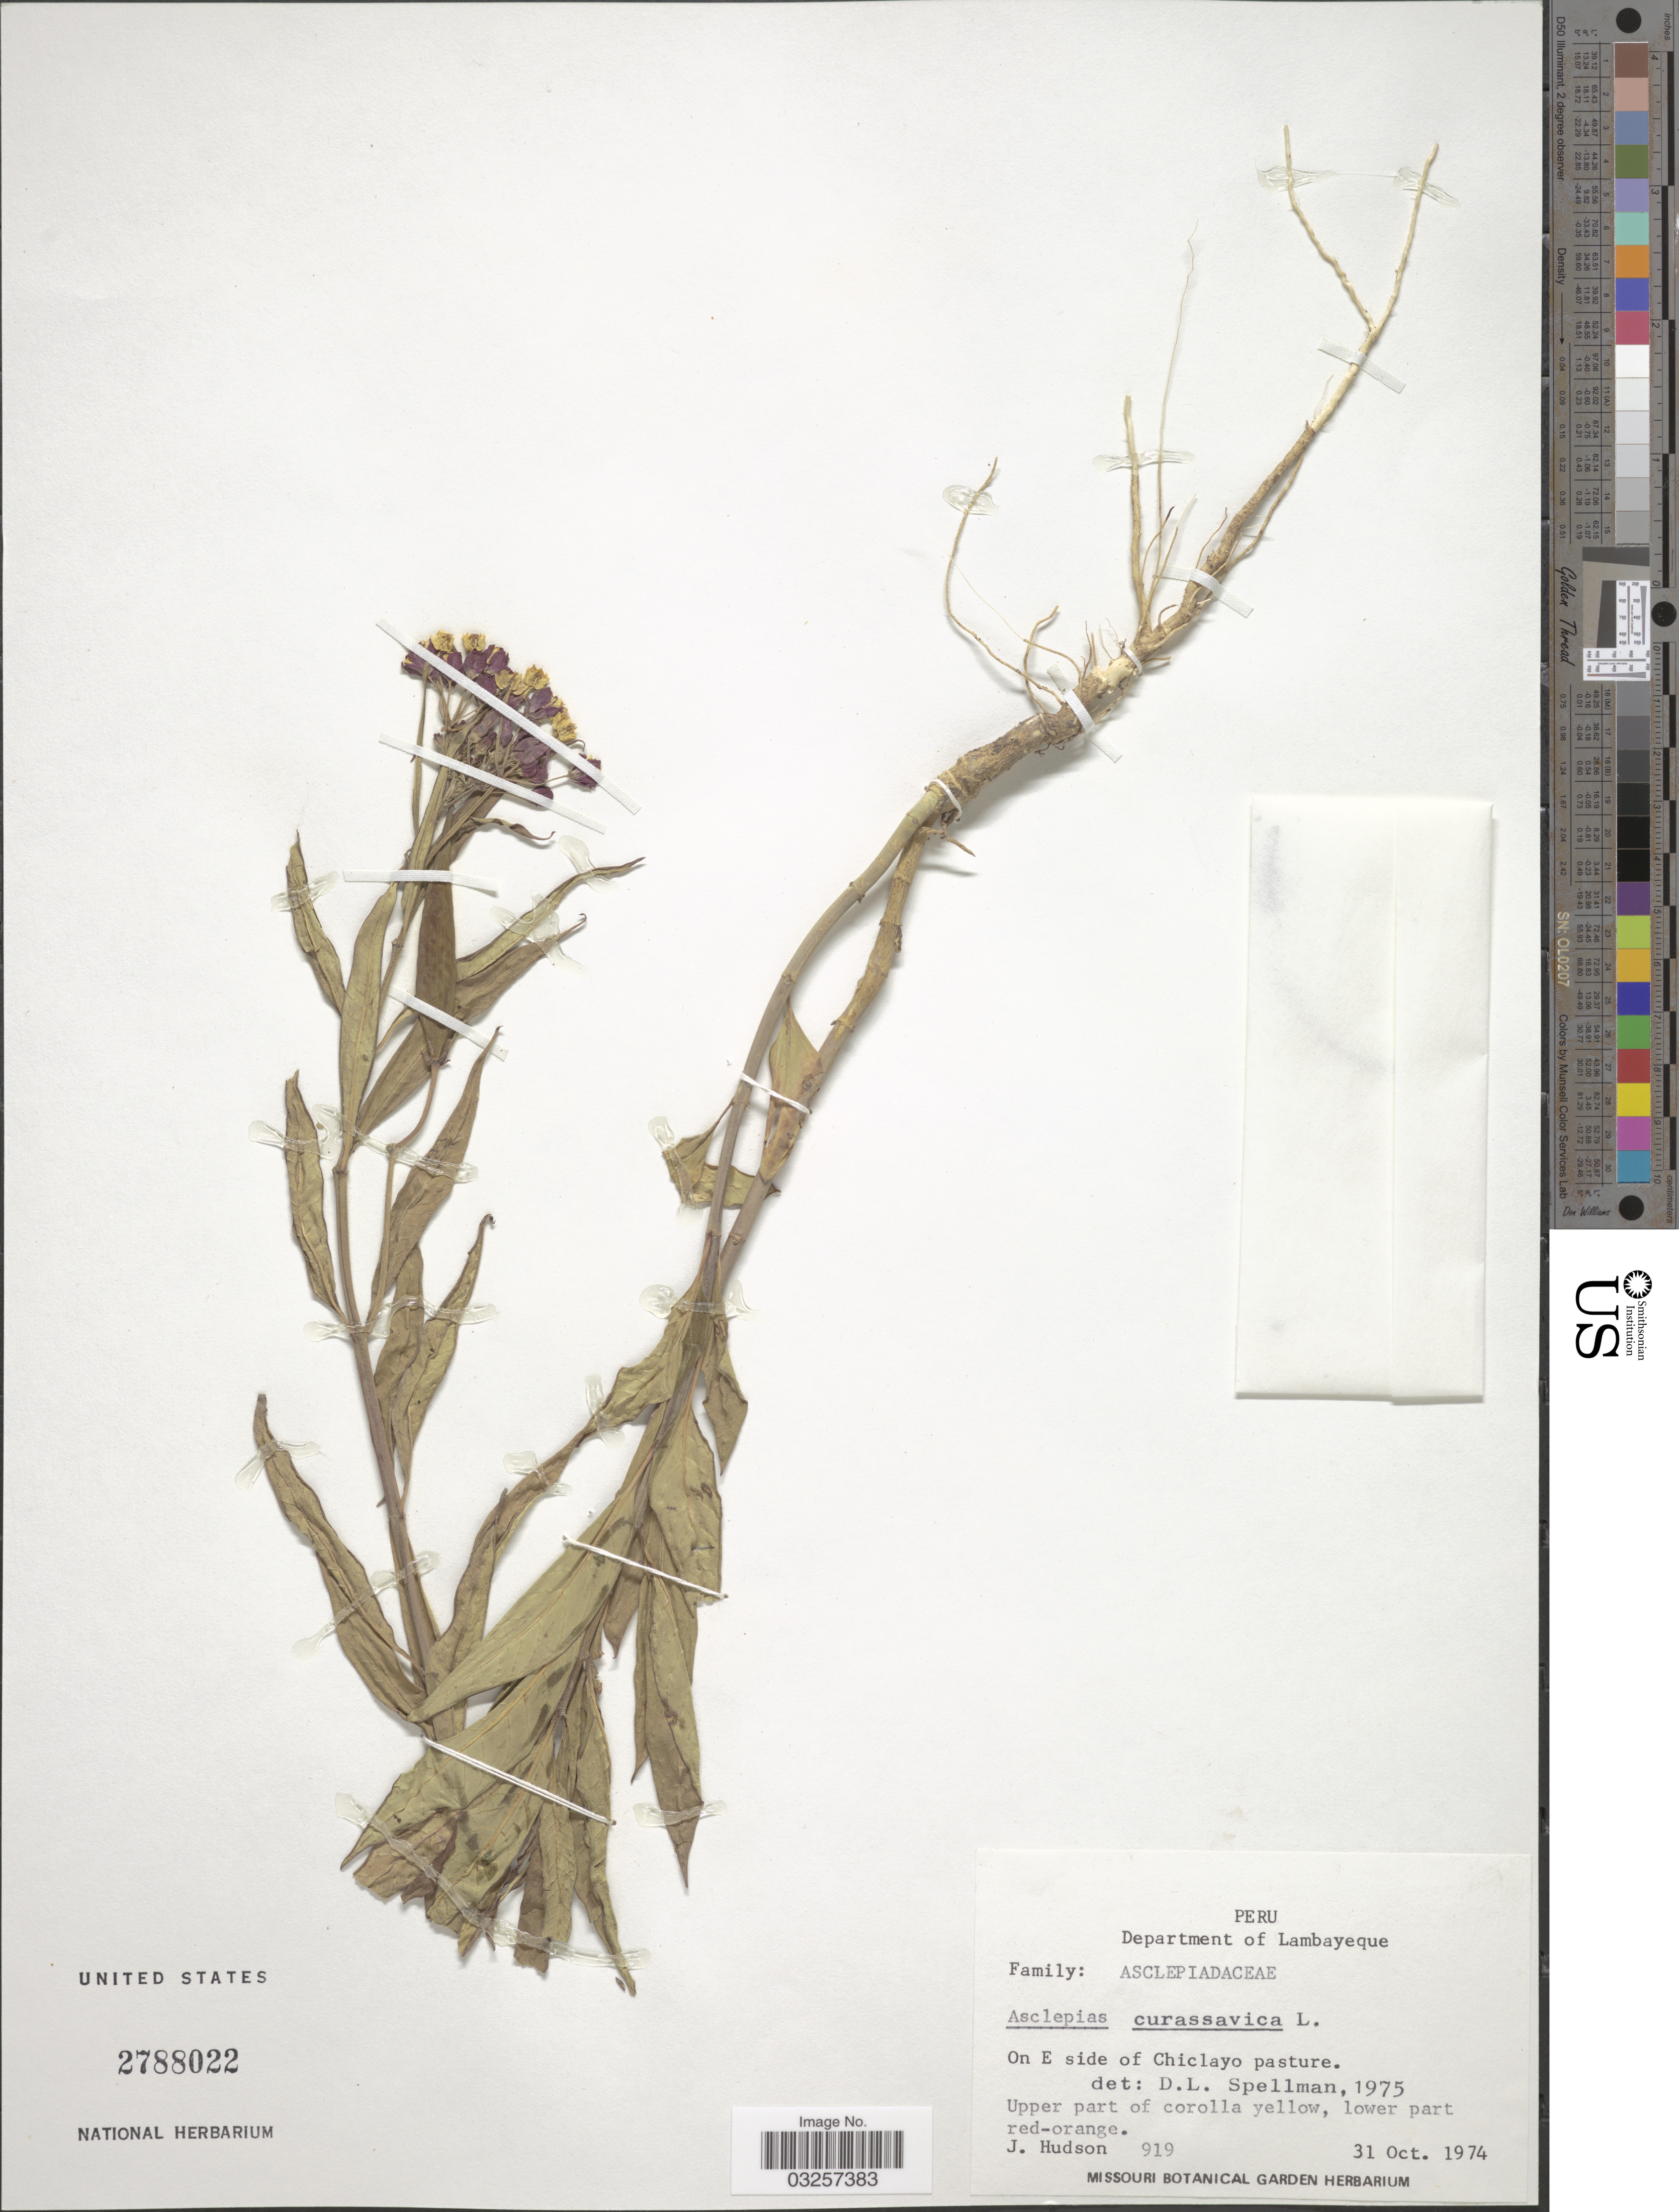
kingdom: Plantae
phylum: Tracheophyta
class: Magnoliopsida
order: Gentianales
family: Apocynaceae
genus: Asclepias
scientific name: Asclepias curassavica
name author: L.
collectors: J. Hudson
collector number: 919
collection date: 1974-10-31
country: Peru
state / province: Lambayeque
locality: Department of Lambayeque. On E side of Chiclayo pasture.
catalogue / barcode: US 2788022